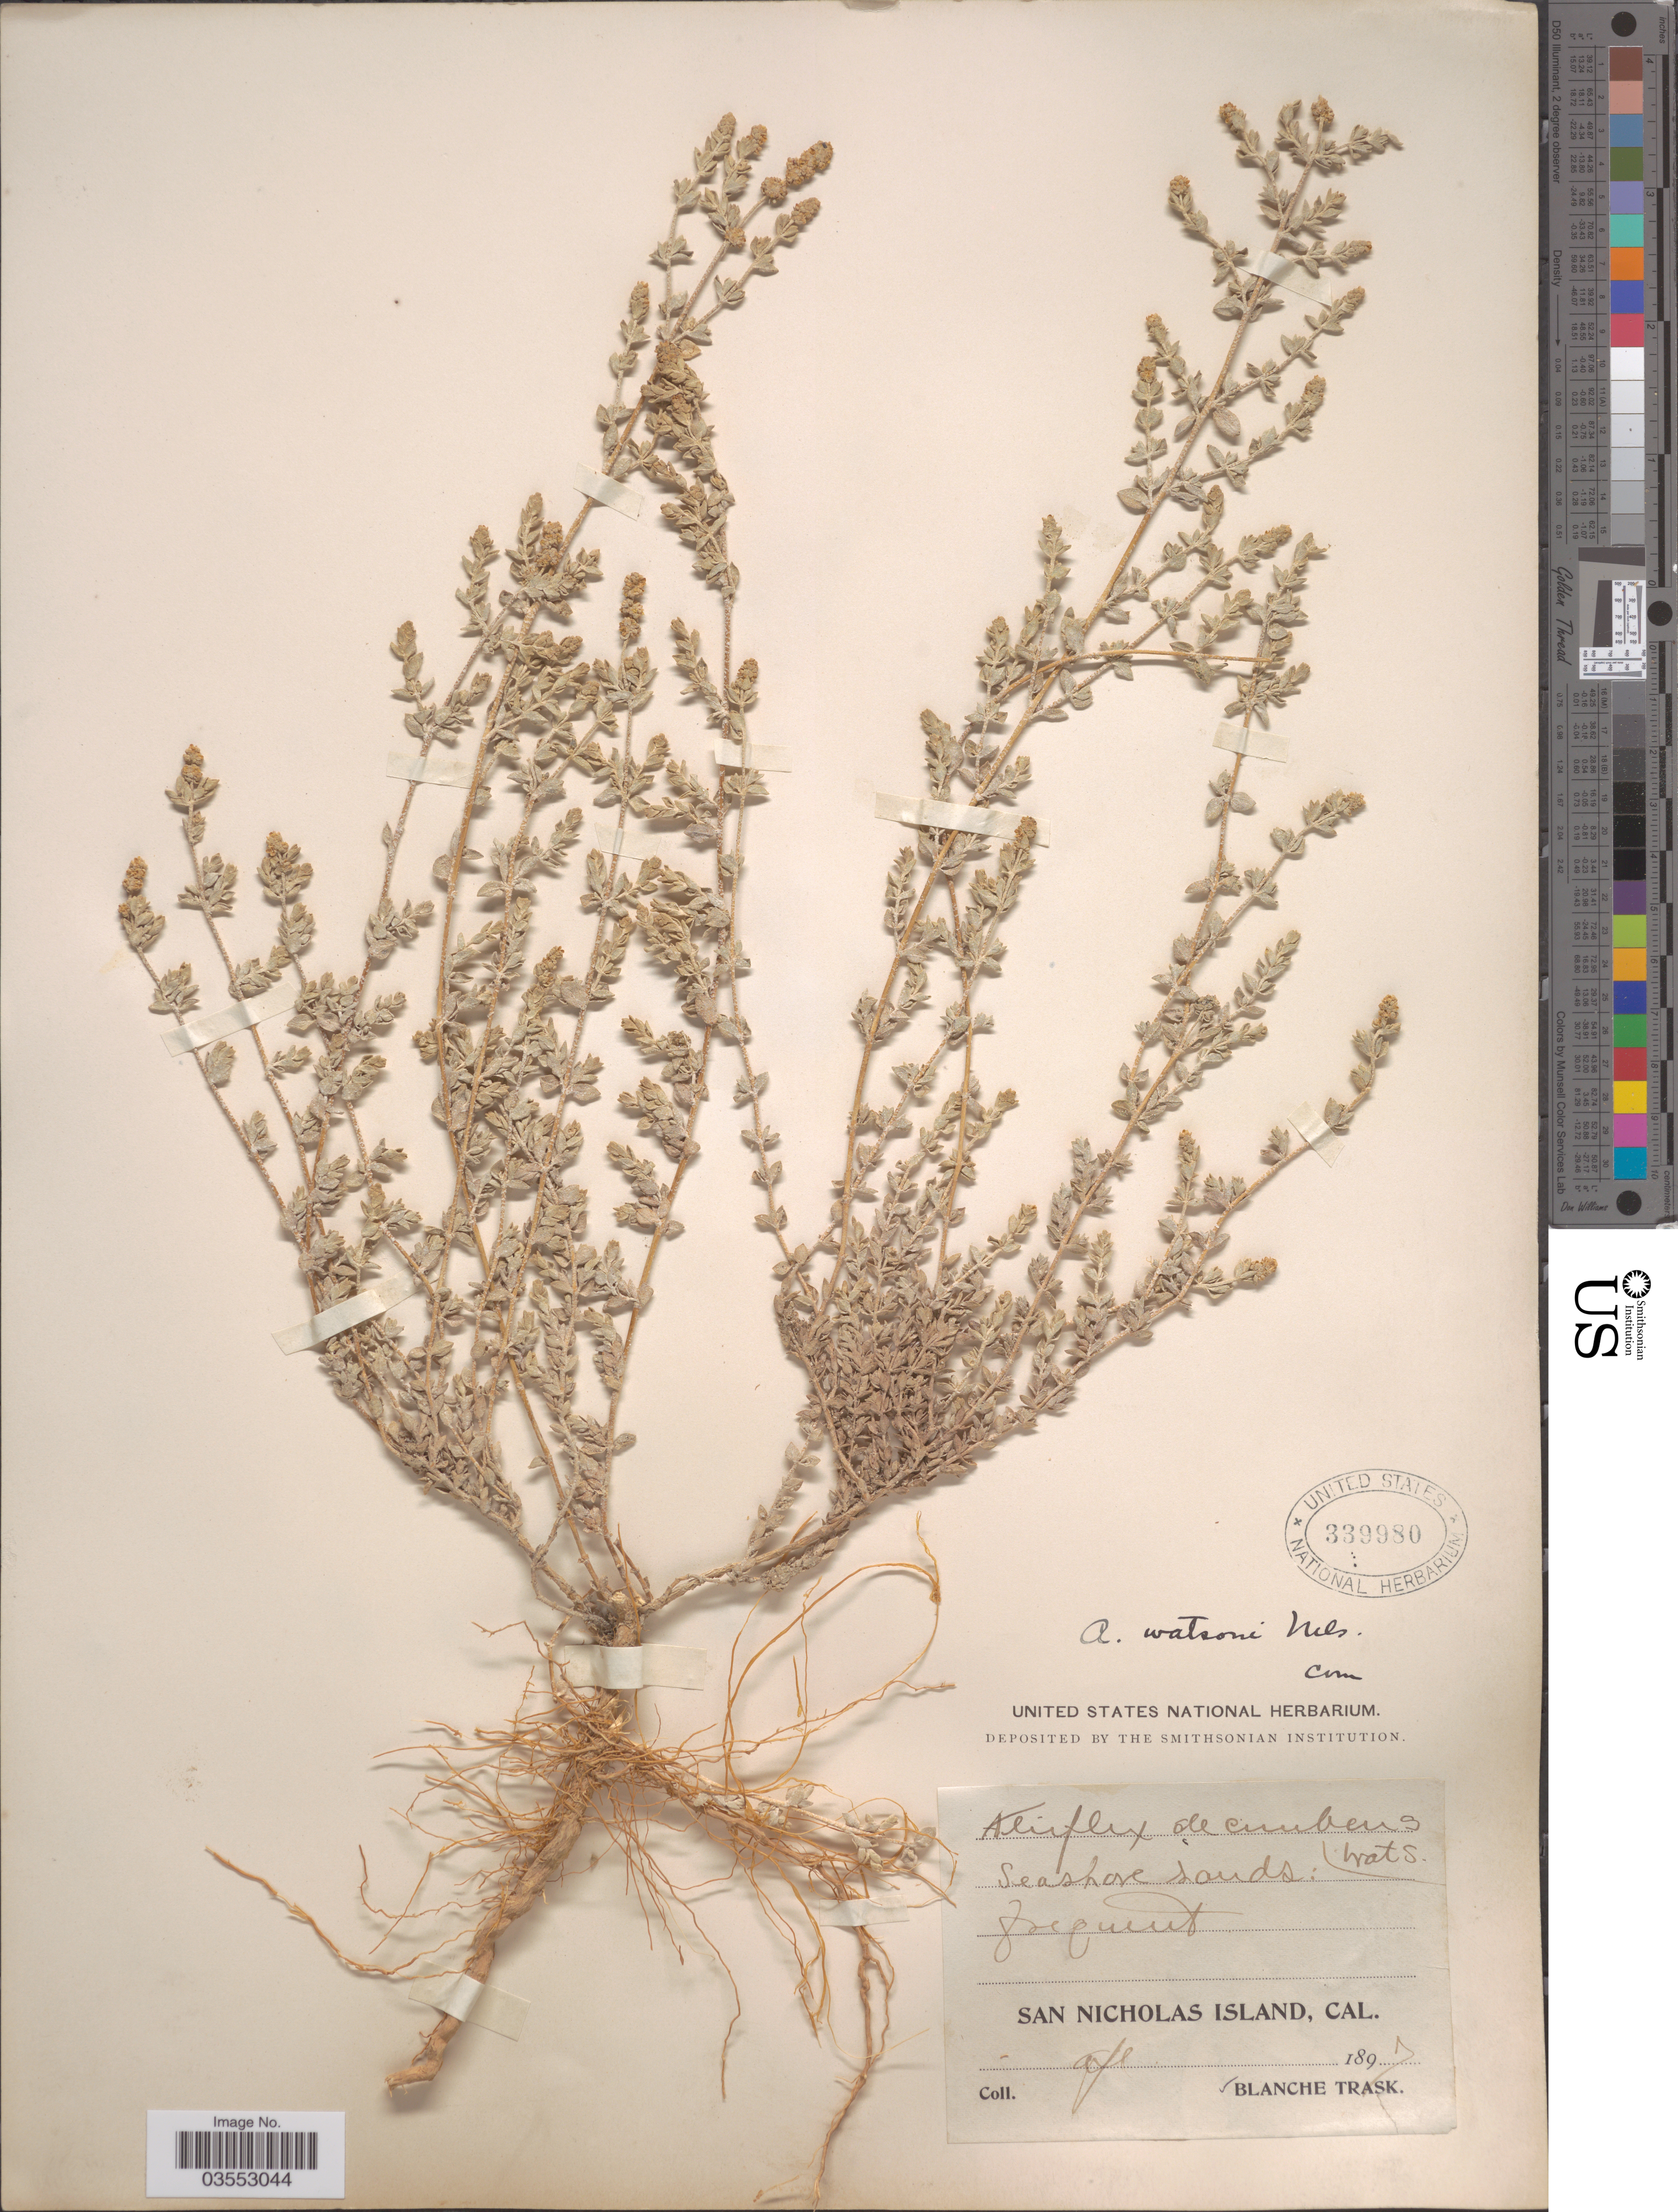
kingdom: Plantae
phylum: Tracheophyta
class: Magnoliopsida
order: Caryophyllales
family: Amaranthaceae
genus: Atriplex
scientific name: Atriplex watsonii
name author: A. Nelson ex Abrams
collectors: B. Trask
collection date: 1897-04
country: United States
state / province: California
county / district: Ventura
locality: San Nicholas Island.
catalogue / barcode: US 339980